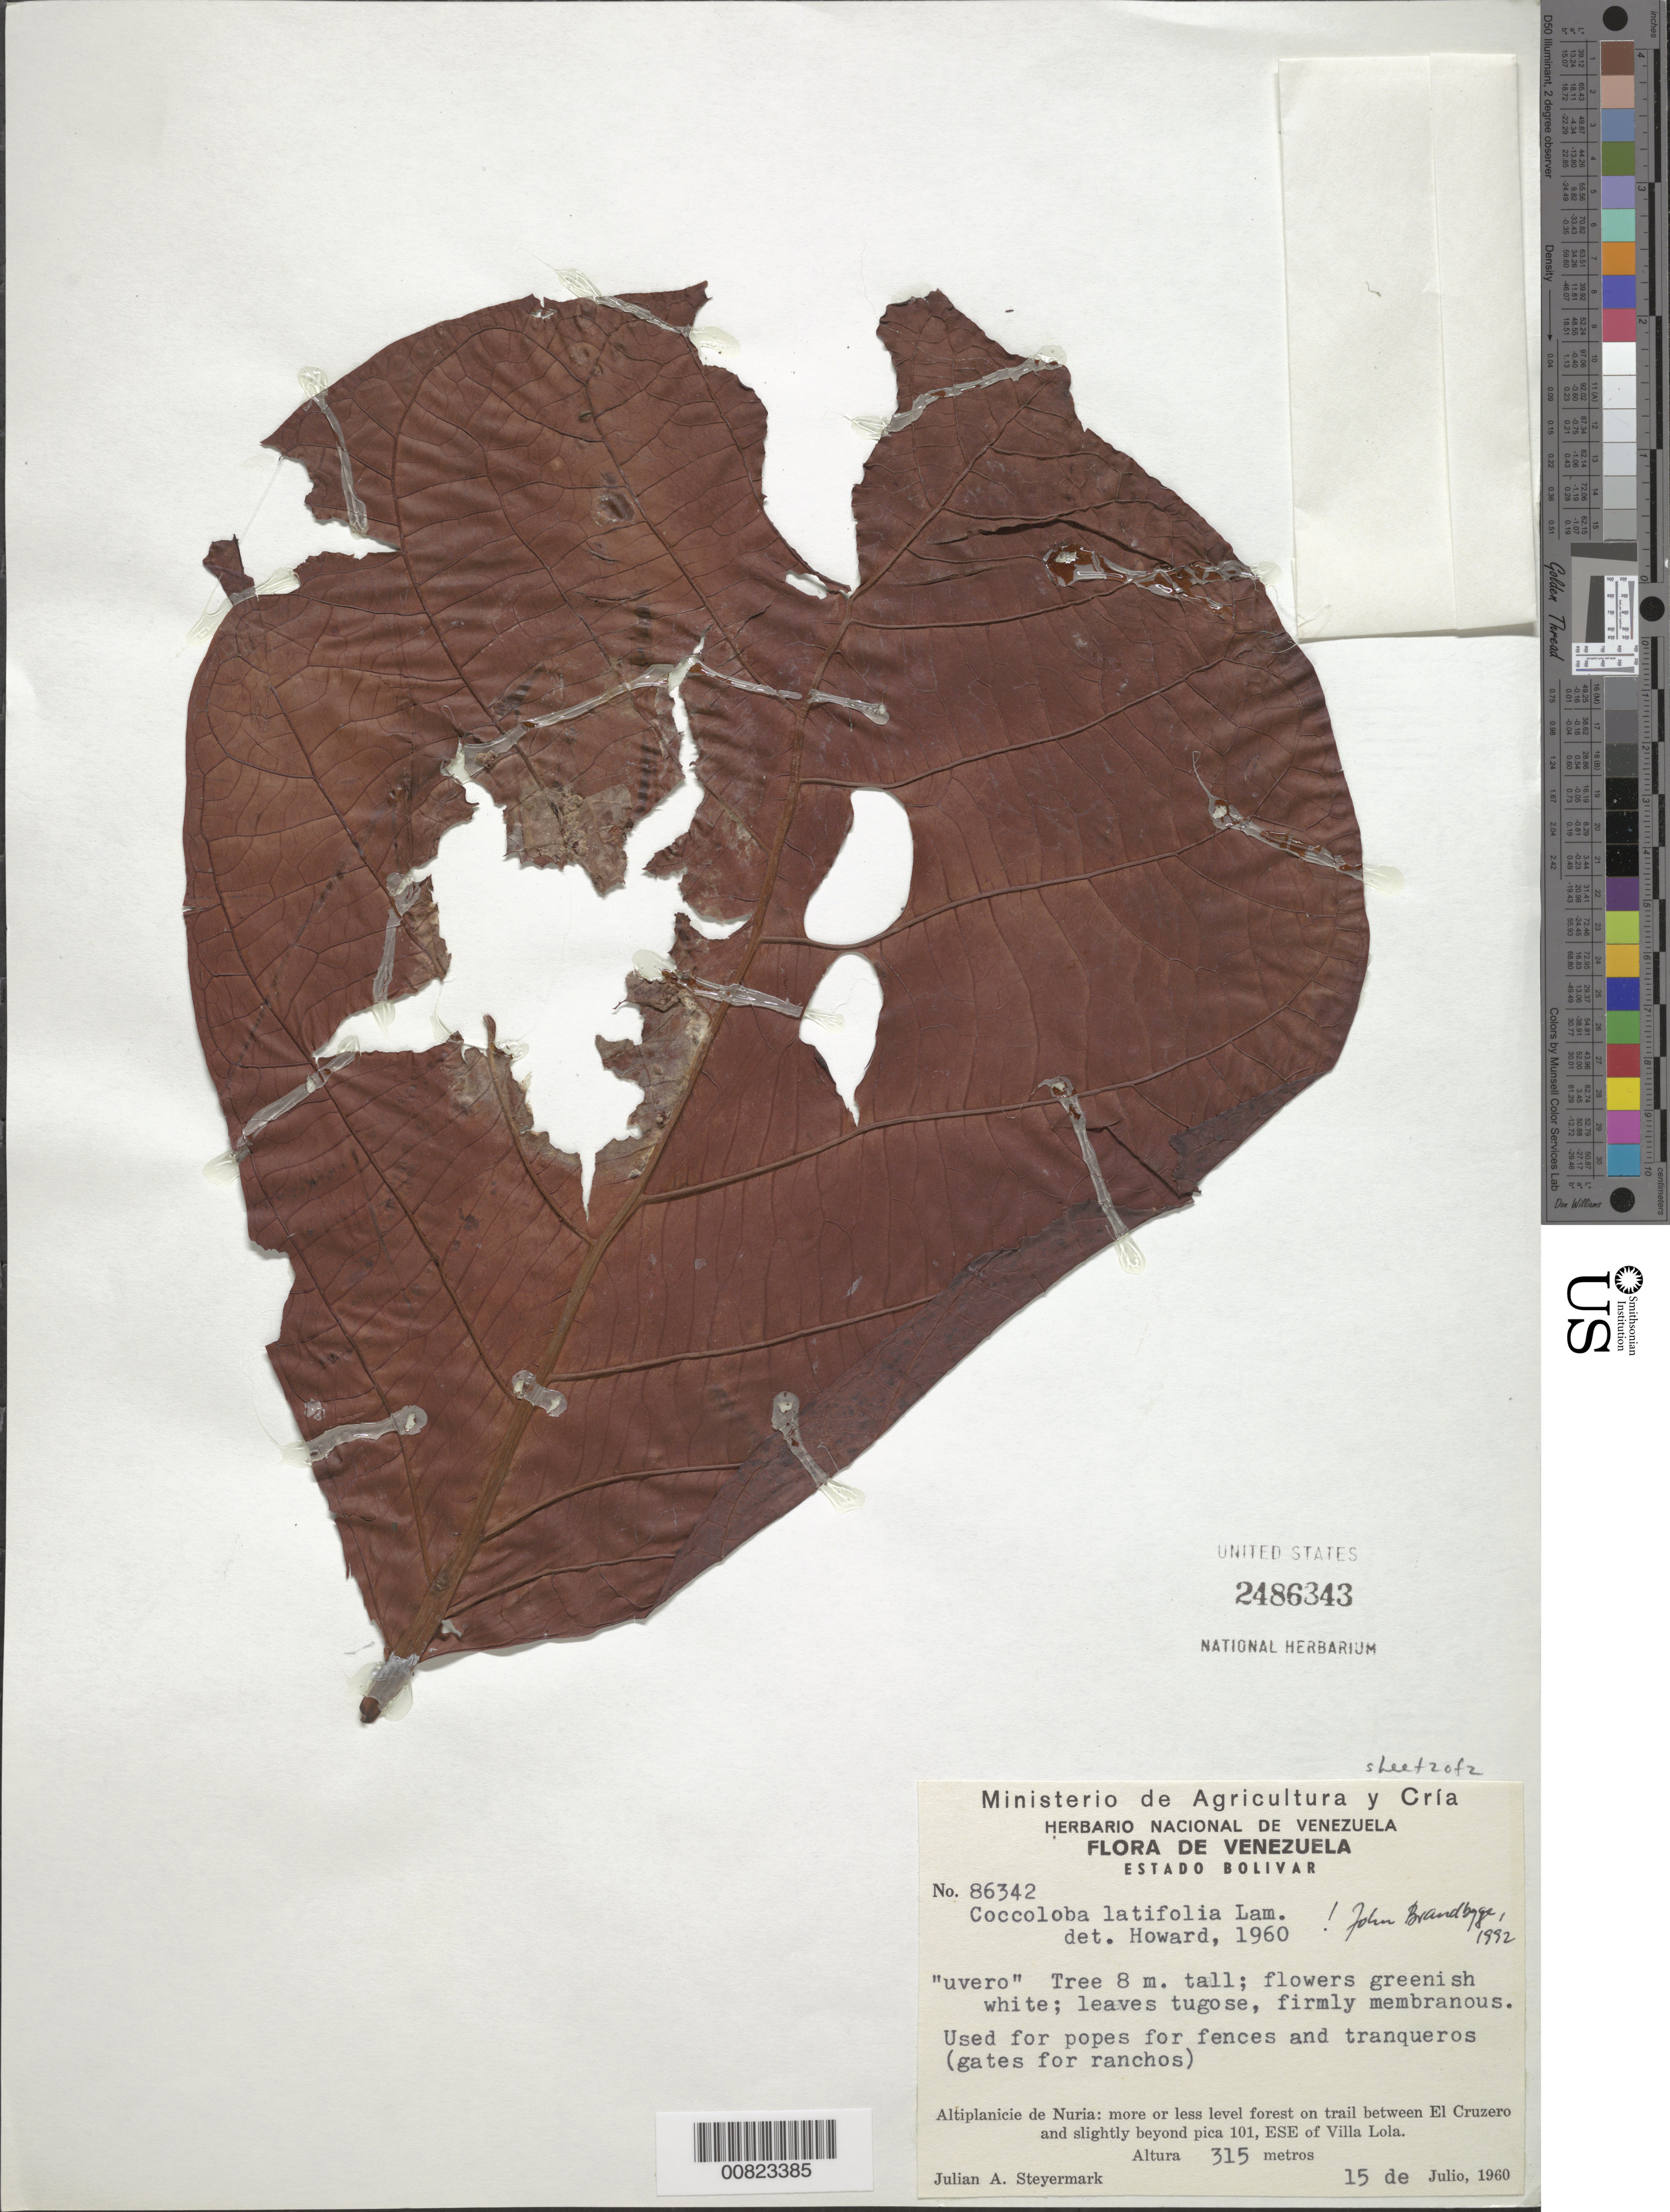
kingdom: Plantae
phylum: Tracheophyta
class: Magnoliopsida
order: Caryophyllales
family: Polygonaceae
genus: Coccoloba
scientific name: Coccoloba latifolia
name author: Lam.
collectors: J. Steyermark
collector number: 86342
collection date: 1960-07-15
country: Venezuela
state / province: Bolivar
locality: Altiplanicie de Nuria: more or less level forest on trail between El Cruzero and slightly beyond pica 101, ESE of Villa Lola.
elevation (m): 315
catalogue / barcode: US 2486343